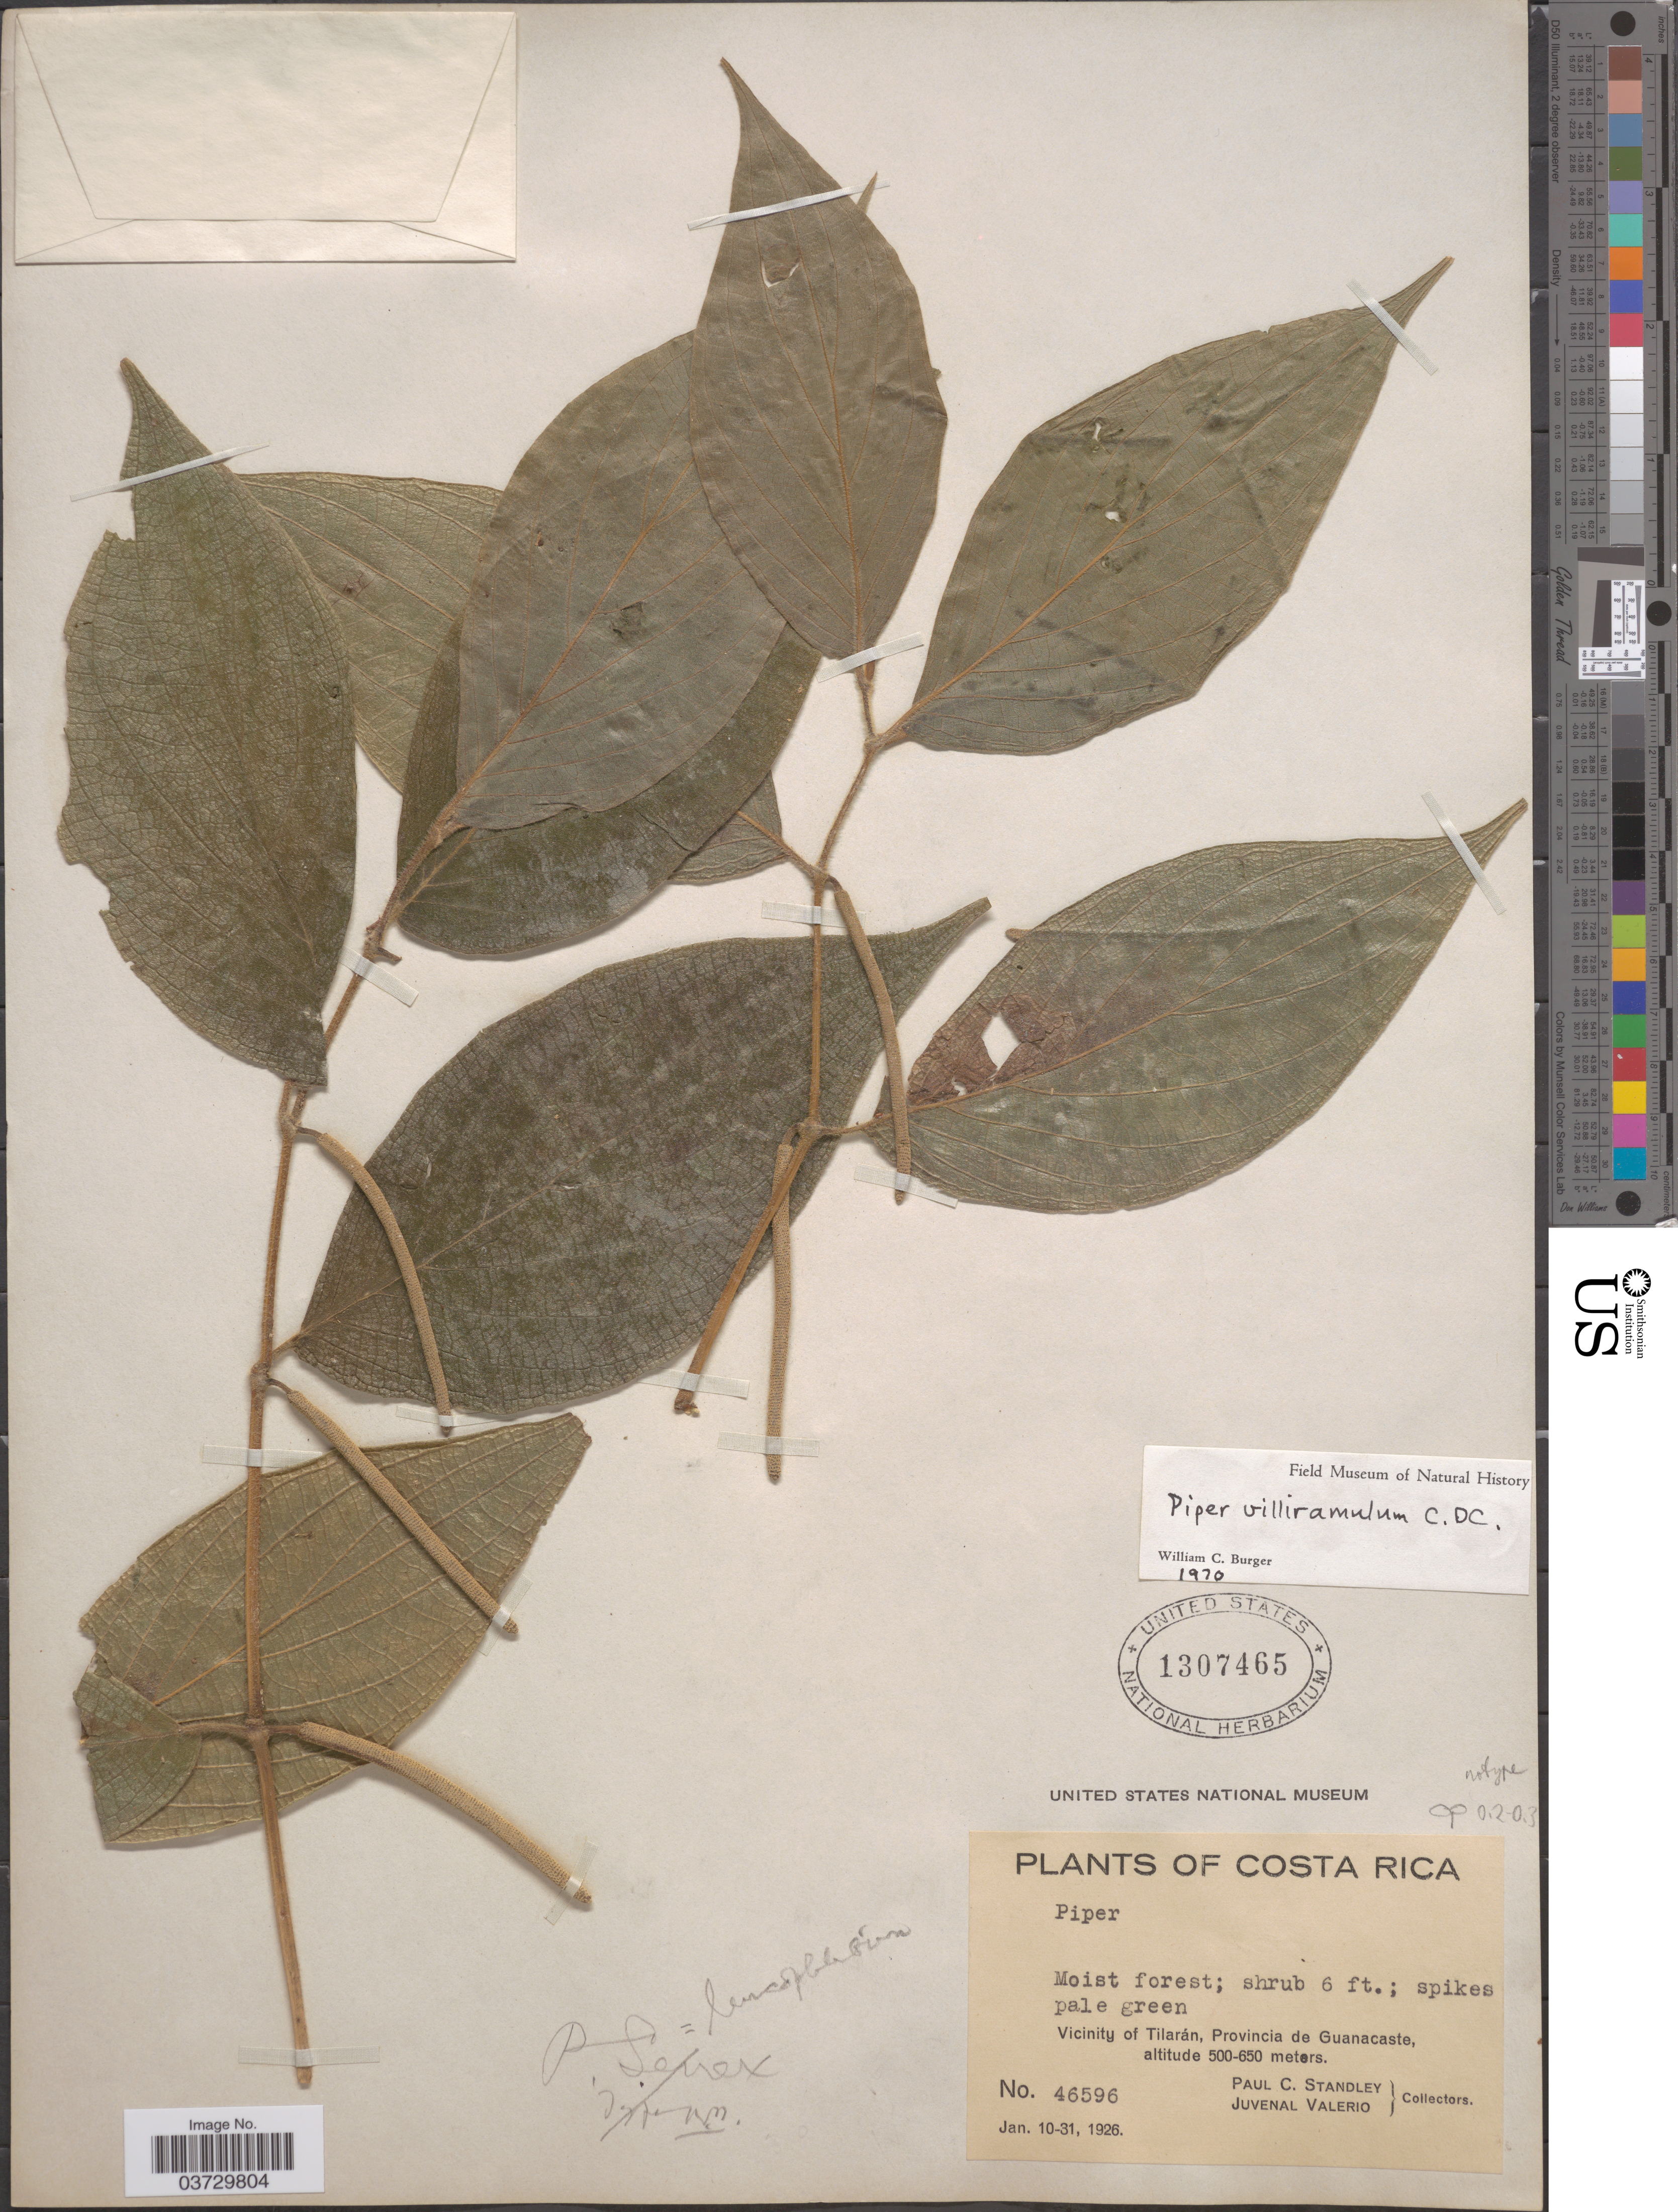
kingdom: Plantae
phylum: Tracheophyta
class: Magnoliopsida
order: Piperales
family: Piperaceae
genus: Piper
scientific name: Piper villiramulum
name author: C. DC.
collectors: P. C. Standley & J. Valerio R.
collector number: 46596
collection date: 1926-01-10/1926-01-31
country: Costa Rica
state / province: Guanacaste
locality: Vicinity of Tilarán.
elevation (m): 500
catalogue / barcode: US 1307465